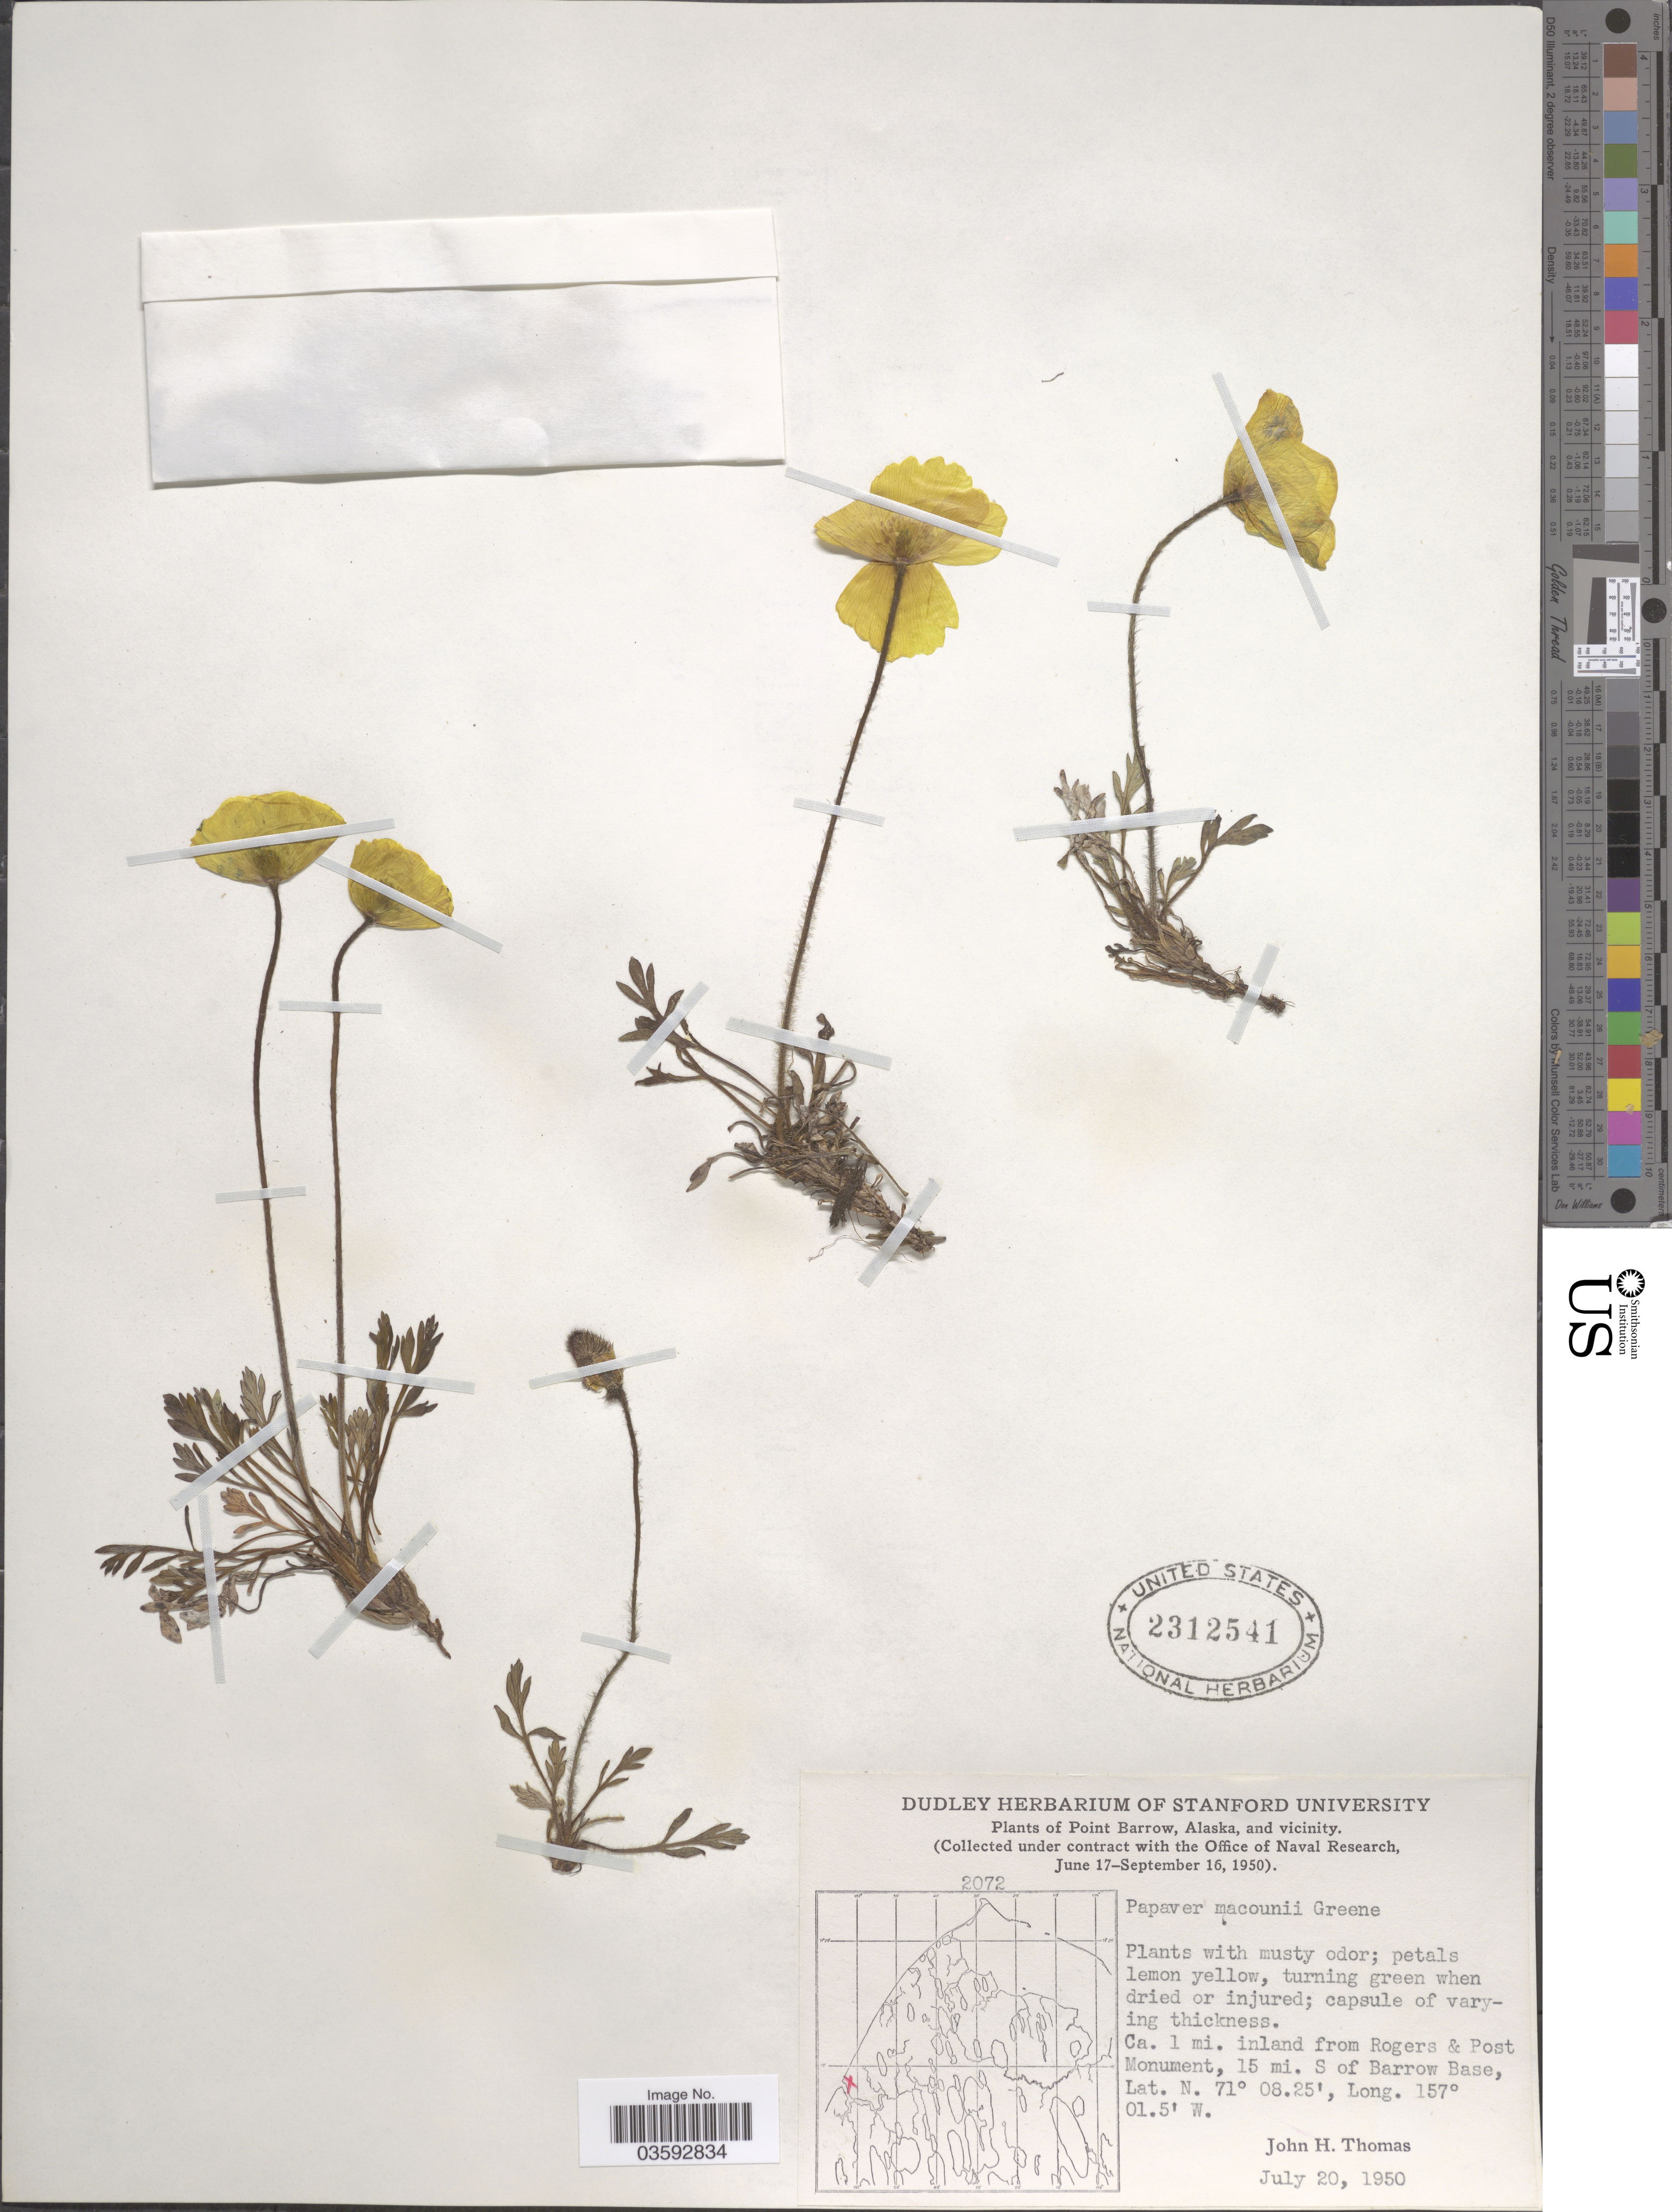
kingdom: Plantae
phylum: Tracheophyta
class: Magnoliopsida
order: Ranunculales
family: Papaveraceae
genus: Papaver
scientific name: Papaver macounii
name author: Greene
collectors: J. H. Thomas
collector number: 2072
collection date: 1950-07-20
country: United States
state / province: Alaska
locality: Point Barrow, and vicinity. Ca. 1 mi. inland from Rogers & Post Monument, 15 mi. S of Barrow Base.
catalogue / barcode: US 2312541